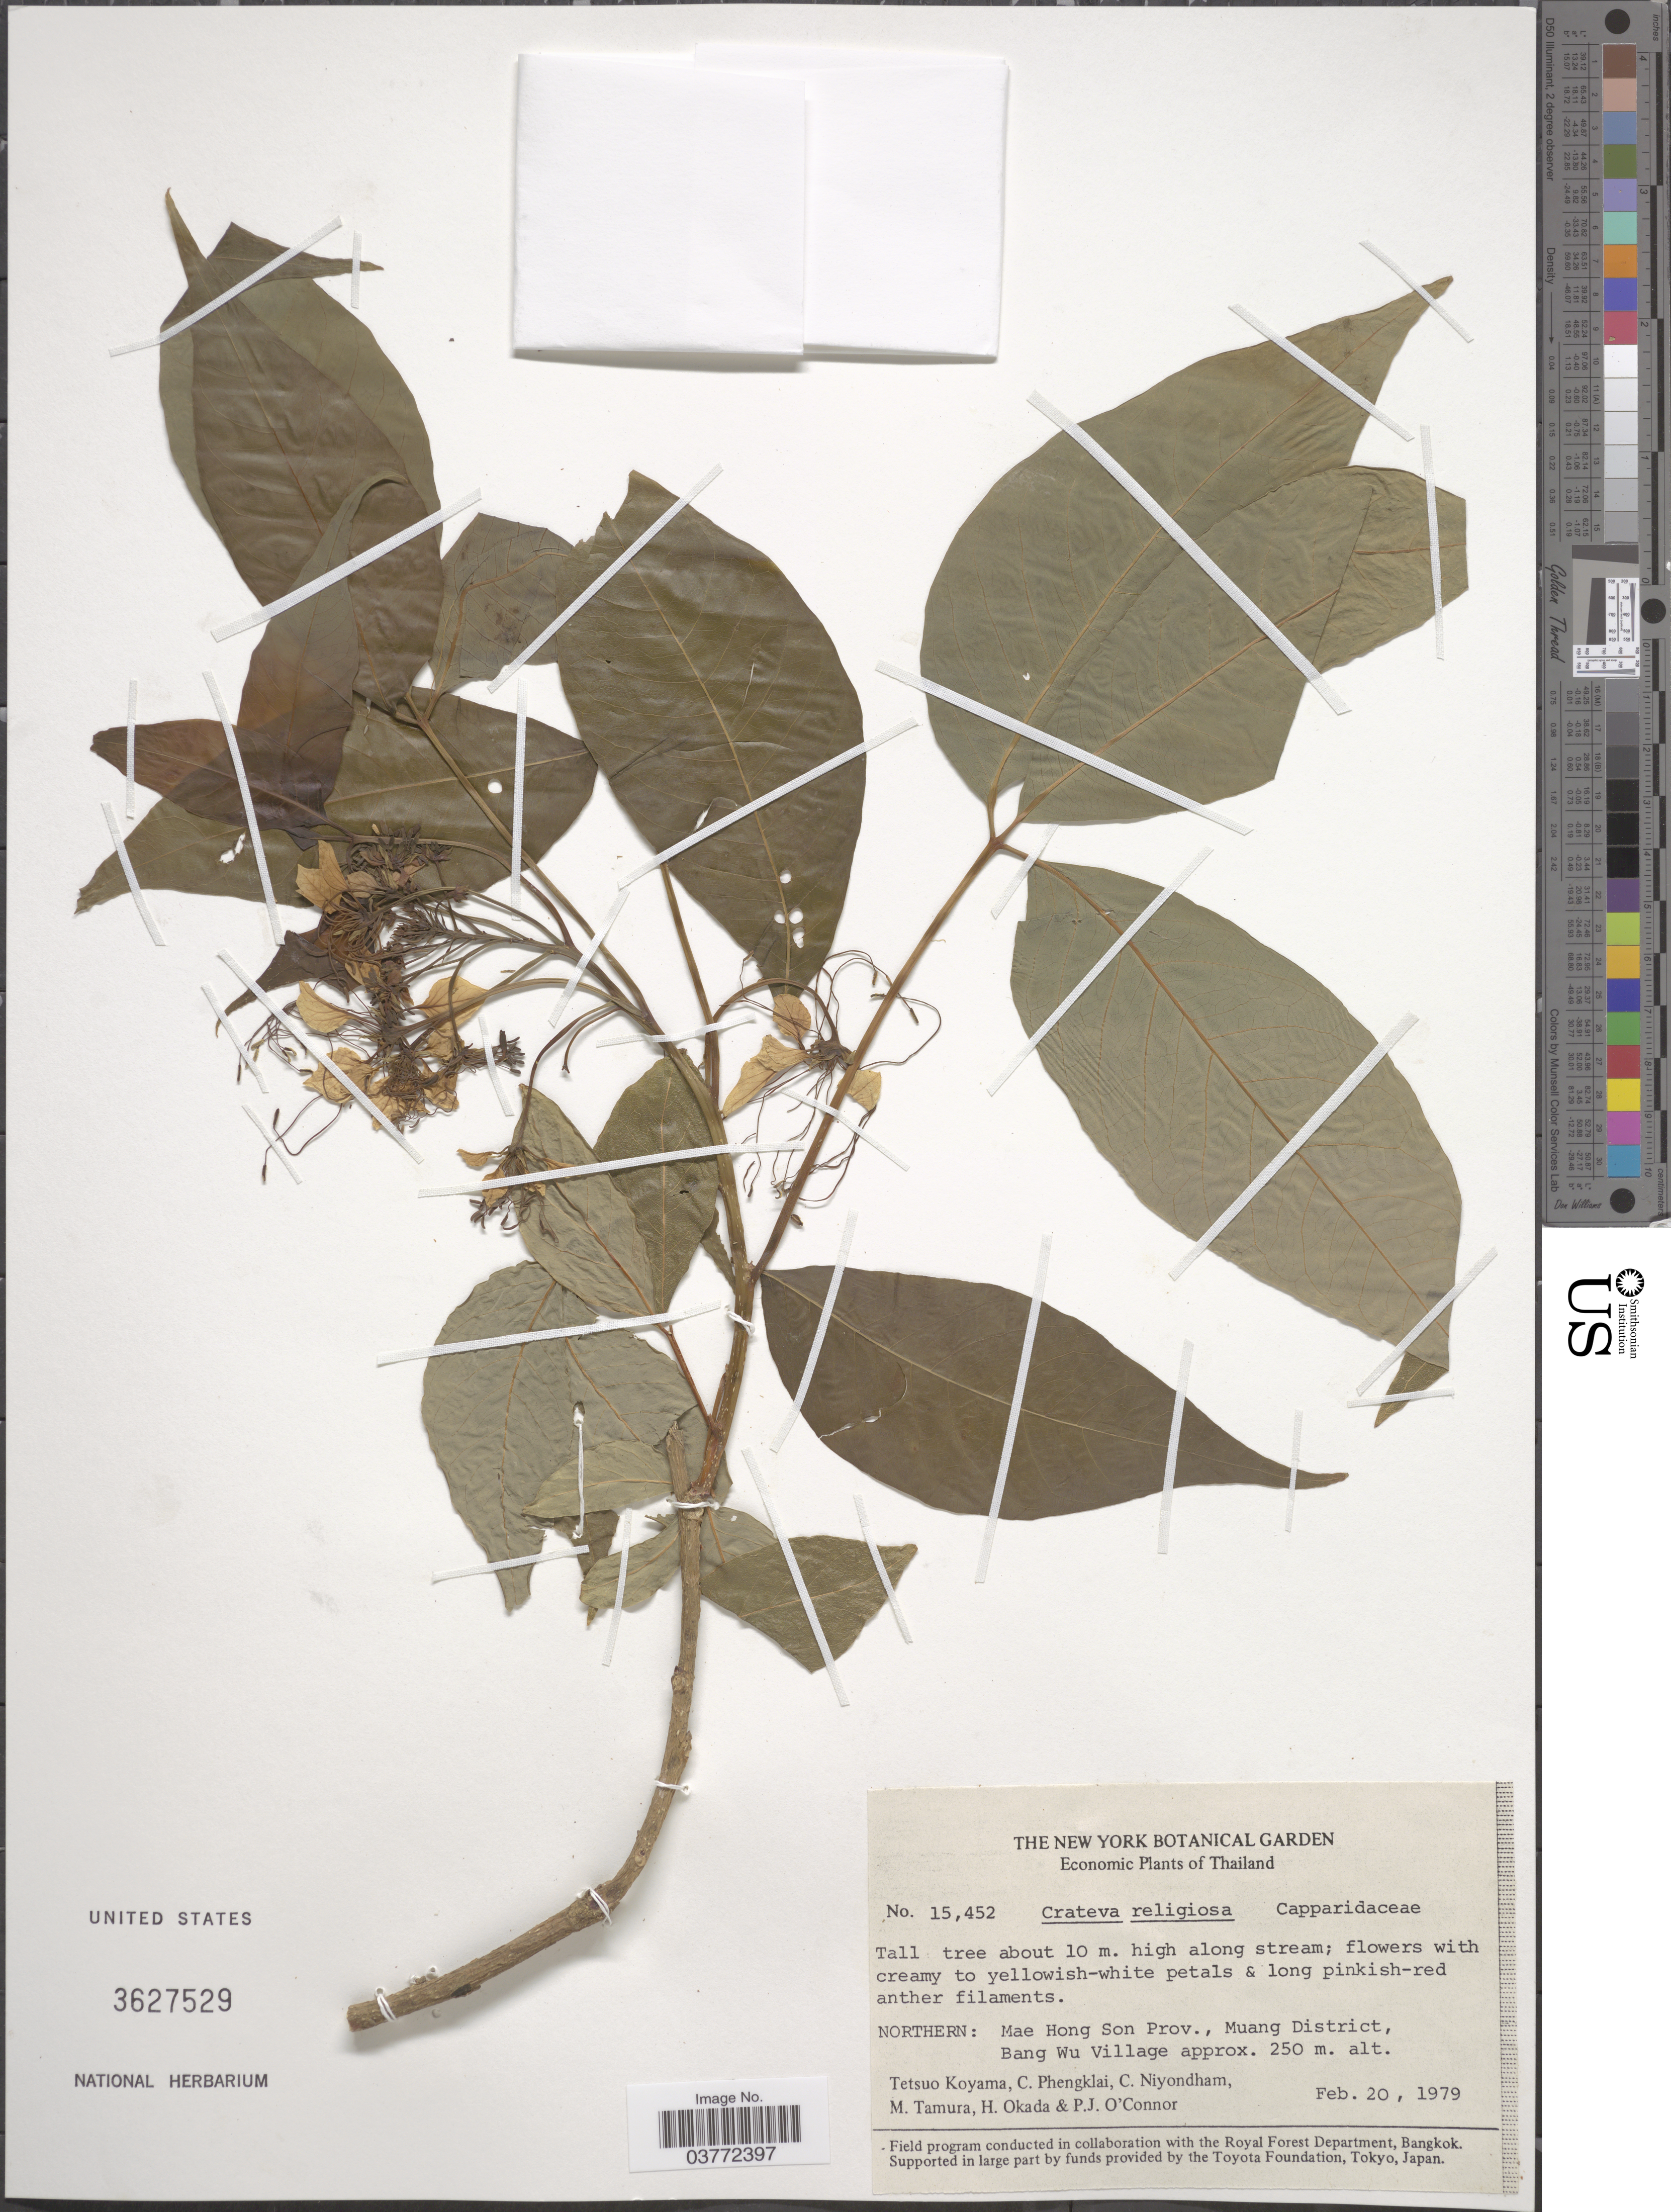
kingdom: Plantae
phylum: Tracheophyta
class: Magnoliopsida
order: Brassicales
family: Capparaceae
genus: Crateva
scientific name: Crateva religiosa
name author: G. Forst.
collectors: T. Koyama, C. Phengklai, C. Niyondham, M. Tamura & et al.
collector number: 15452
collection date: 1979-02-20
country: Thailand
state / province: Mae Hong Son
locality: Northern: Muang District, Bang Wu Village.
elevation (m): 250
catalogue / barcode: US 3627529